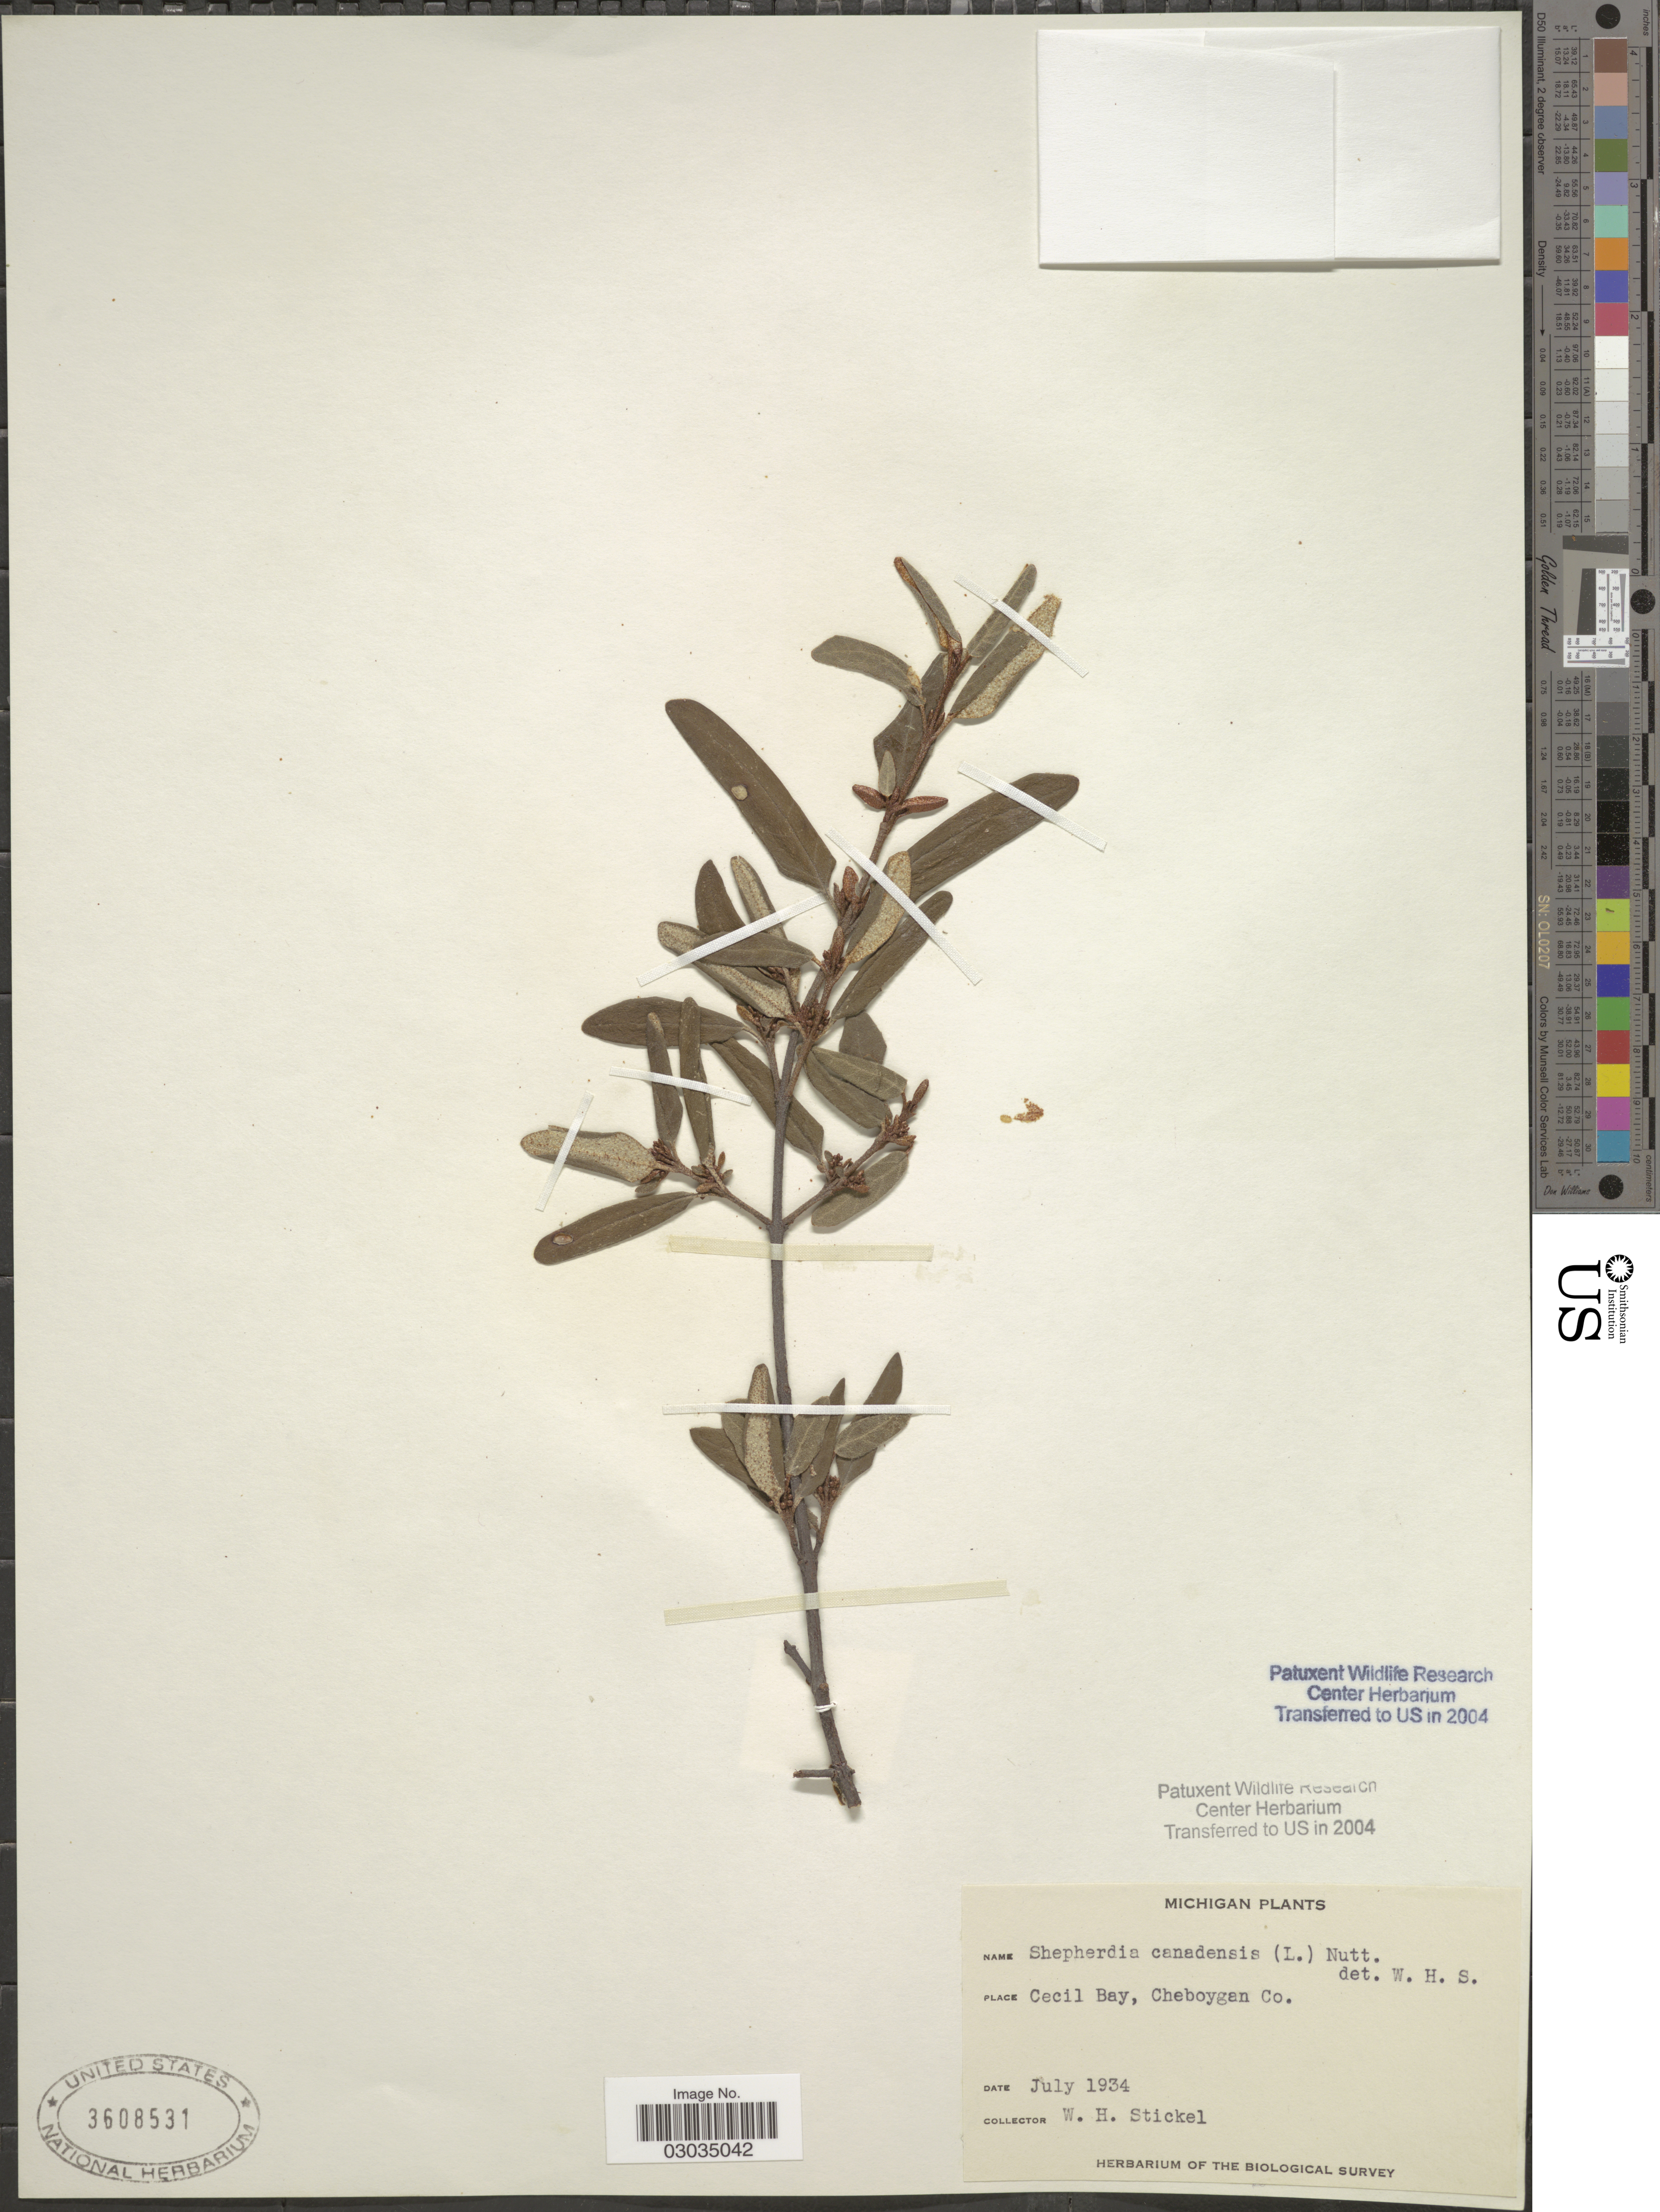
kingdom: Plantae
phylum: Tracheophyta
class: Magnoliopsida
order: Rosales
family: Elaeagnaceae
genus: Shepherdia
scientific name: Shepherdia canadensis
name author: (L.) Nutt.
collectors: W. Stickel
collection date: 1934-07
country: United States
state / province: Michigan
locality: Cecil Bay, Cheboygan Co.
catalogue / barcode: US 3608531